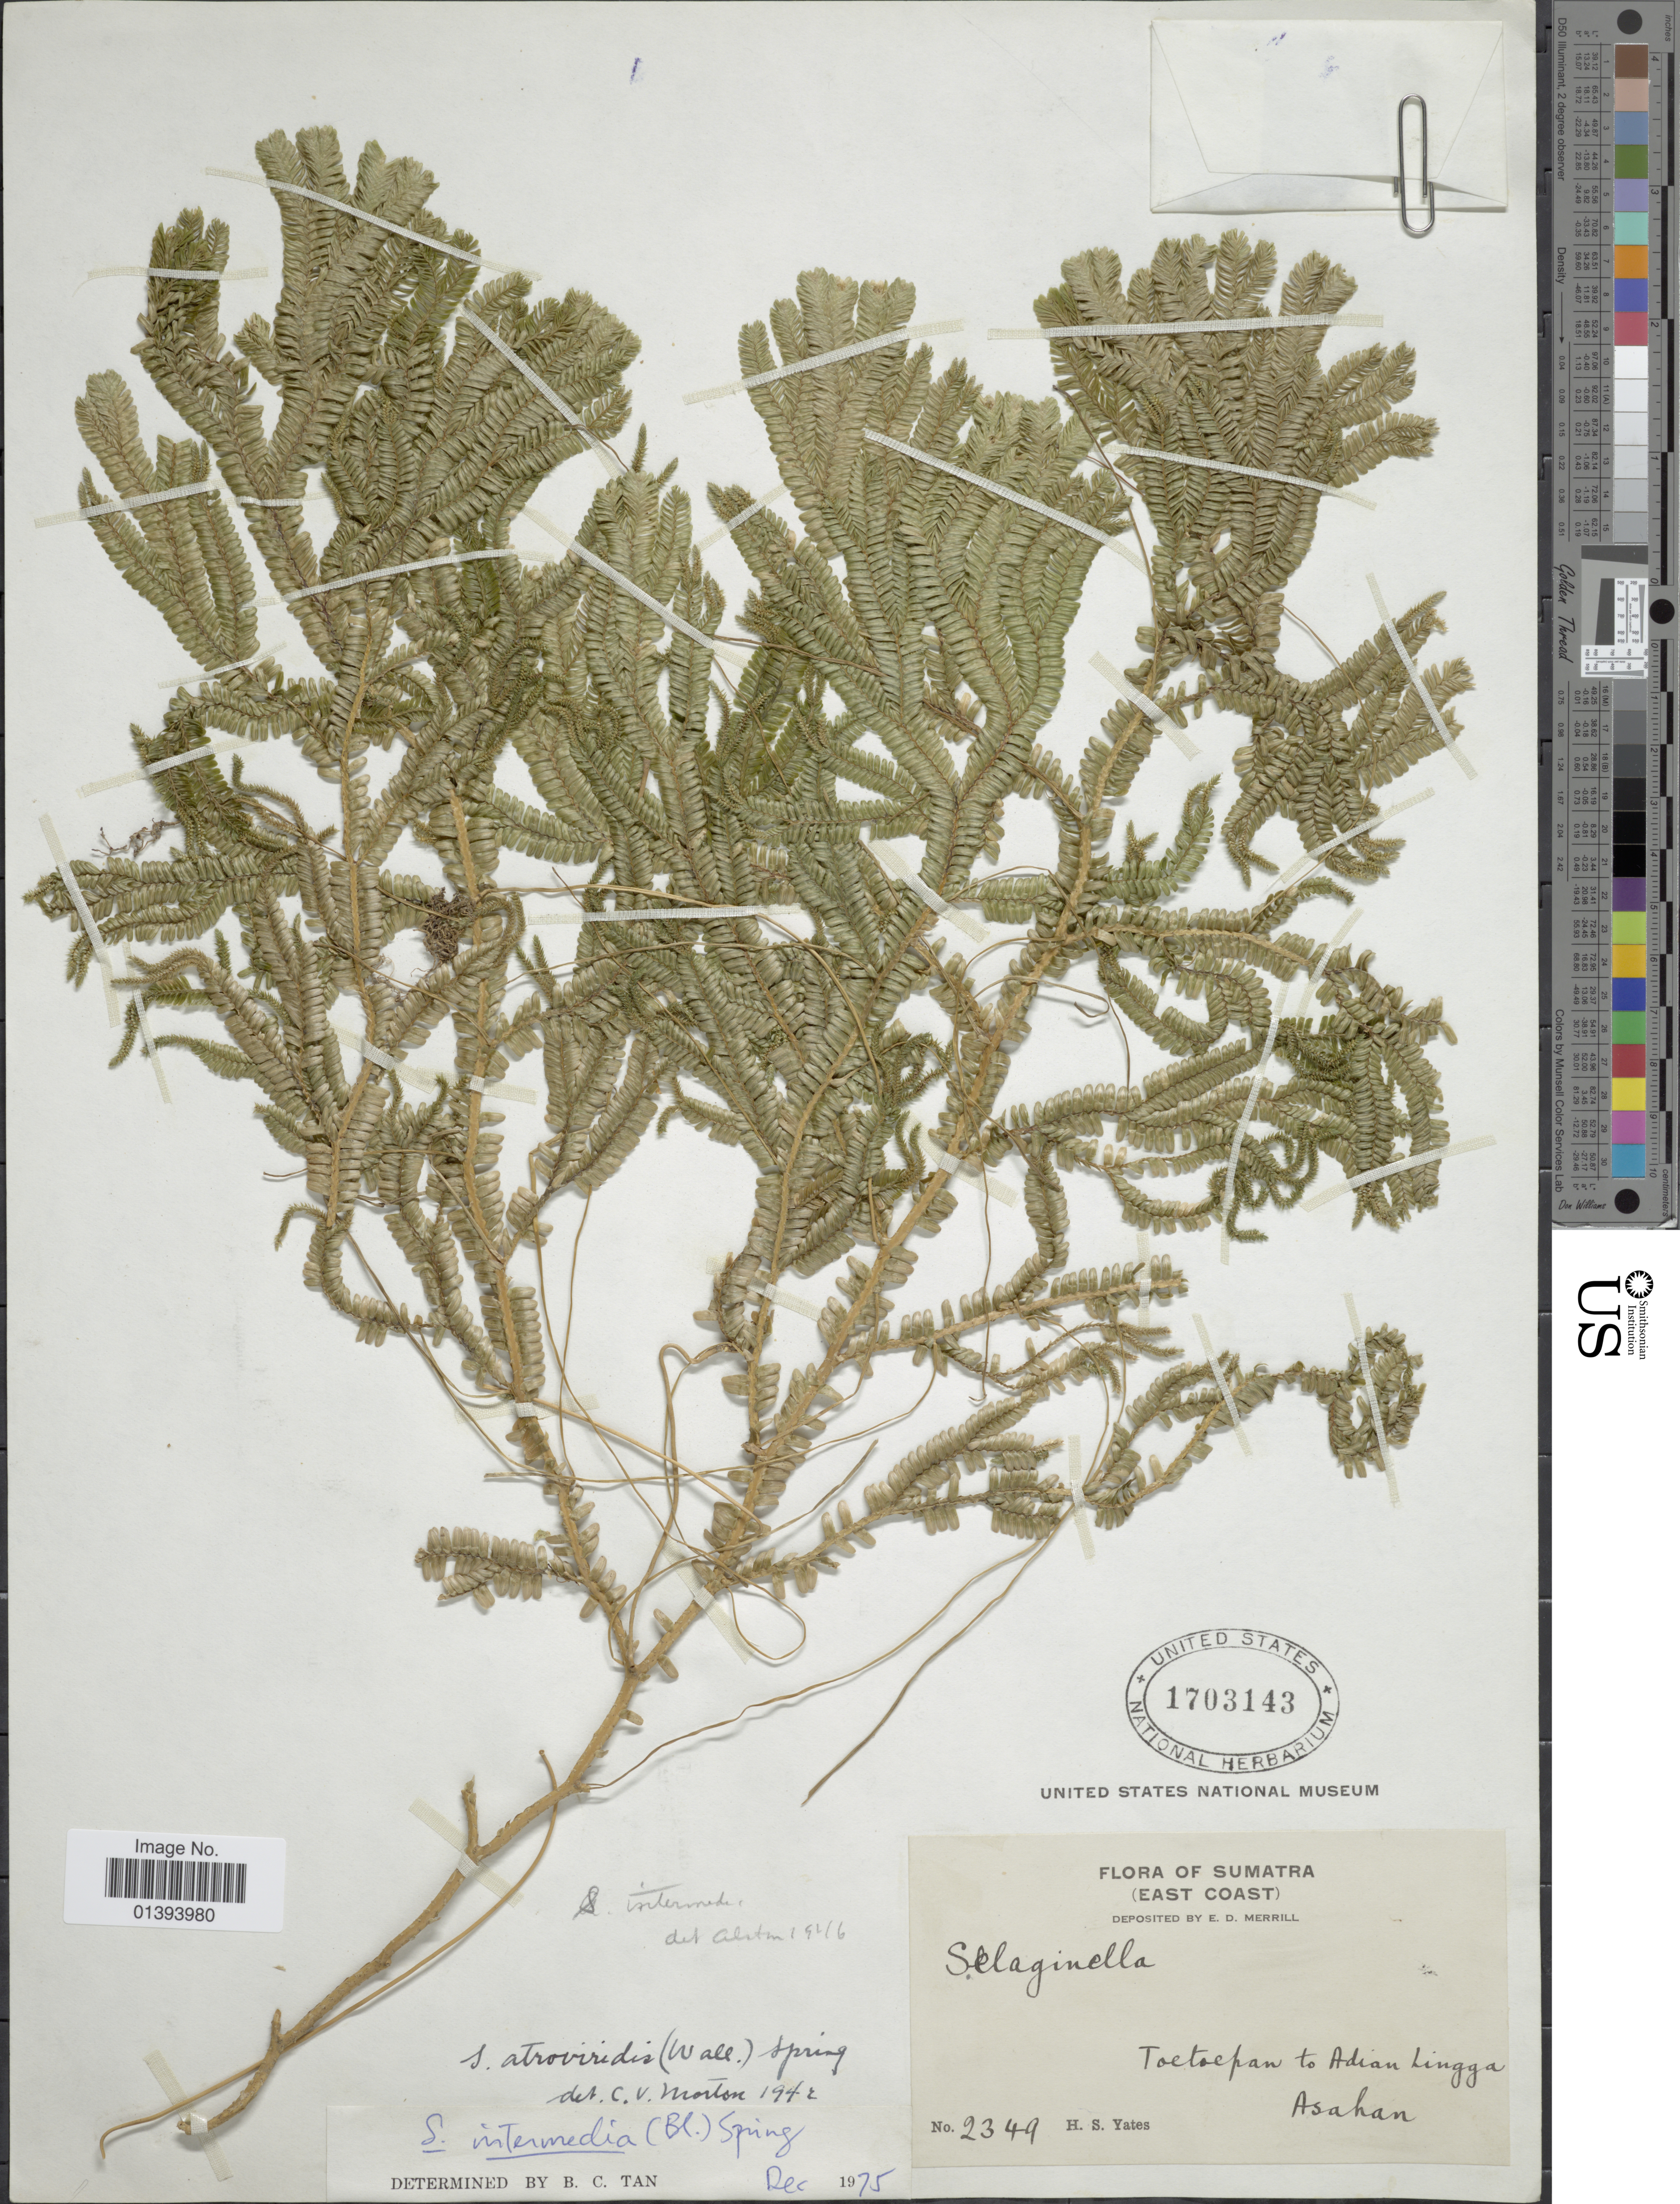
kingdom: Plantae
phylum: Tracheophyta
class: Lycopodiopsida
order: Selaginellales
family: Selaginellaceae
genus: Selaginella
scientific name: Selaginella intermedia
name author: (Blume) Spring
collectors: H. S. Yates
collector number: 2349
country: Indonesia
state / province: Sumatra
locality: East Coast, Toetoepan to Adian Lingga, Asahan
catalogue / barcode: US 1703143